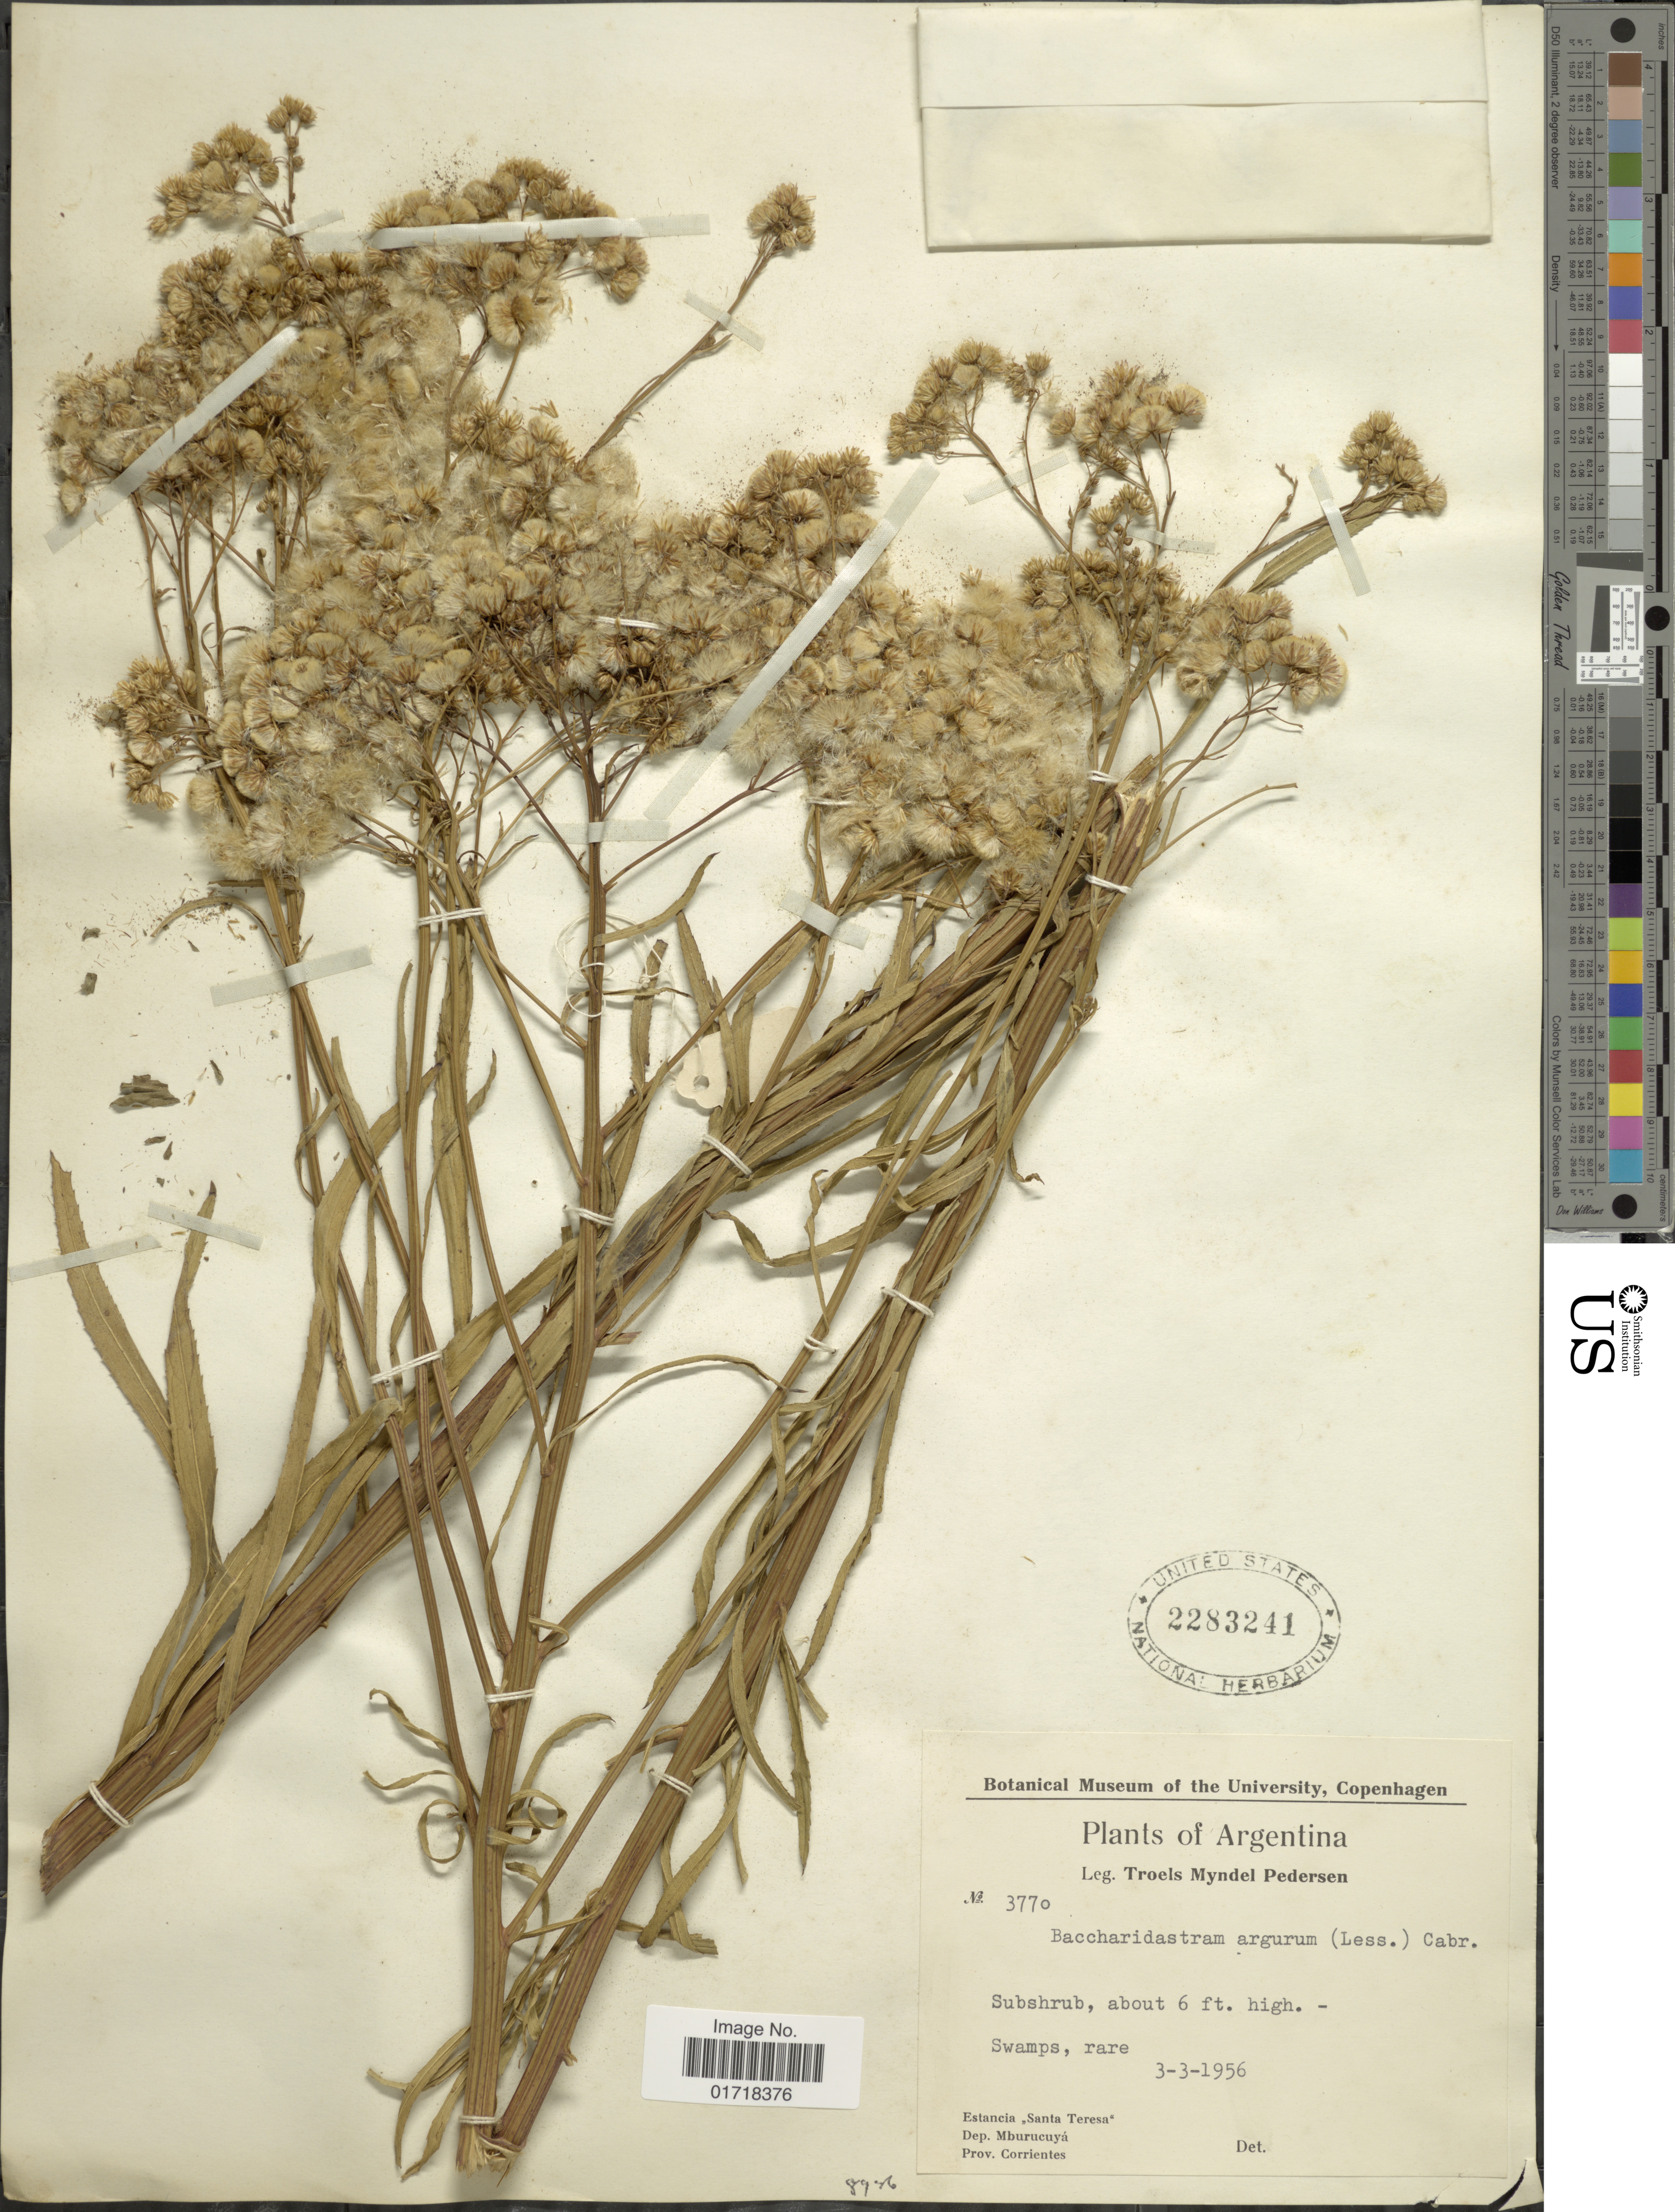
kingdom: Plantae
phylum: Tracheophyta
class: Magnoliopsida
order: Asterales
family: Asteraceae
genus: Baccharidastrum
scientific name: Baccharidastrum argutum var. argutum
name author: (Less.) Cabrera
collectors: T. Pederson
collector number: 3770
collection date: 1956-03-03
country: Argentina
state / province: Corrientes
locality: Estancia "Santa Teresa" , Dep. Mburucuyá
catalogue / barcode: US 2283241